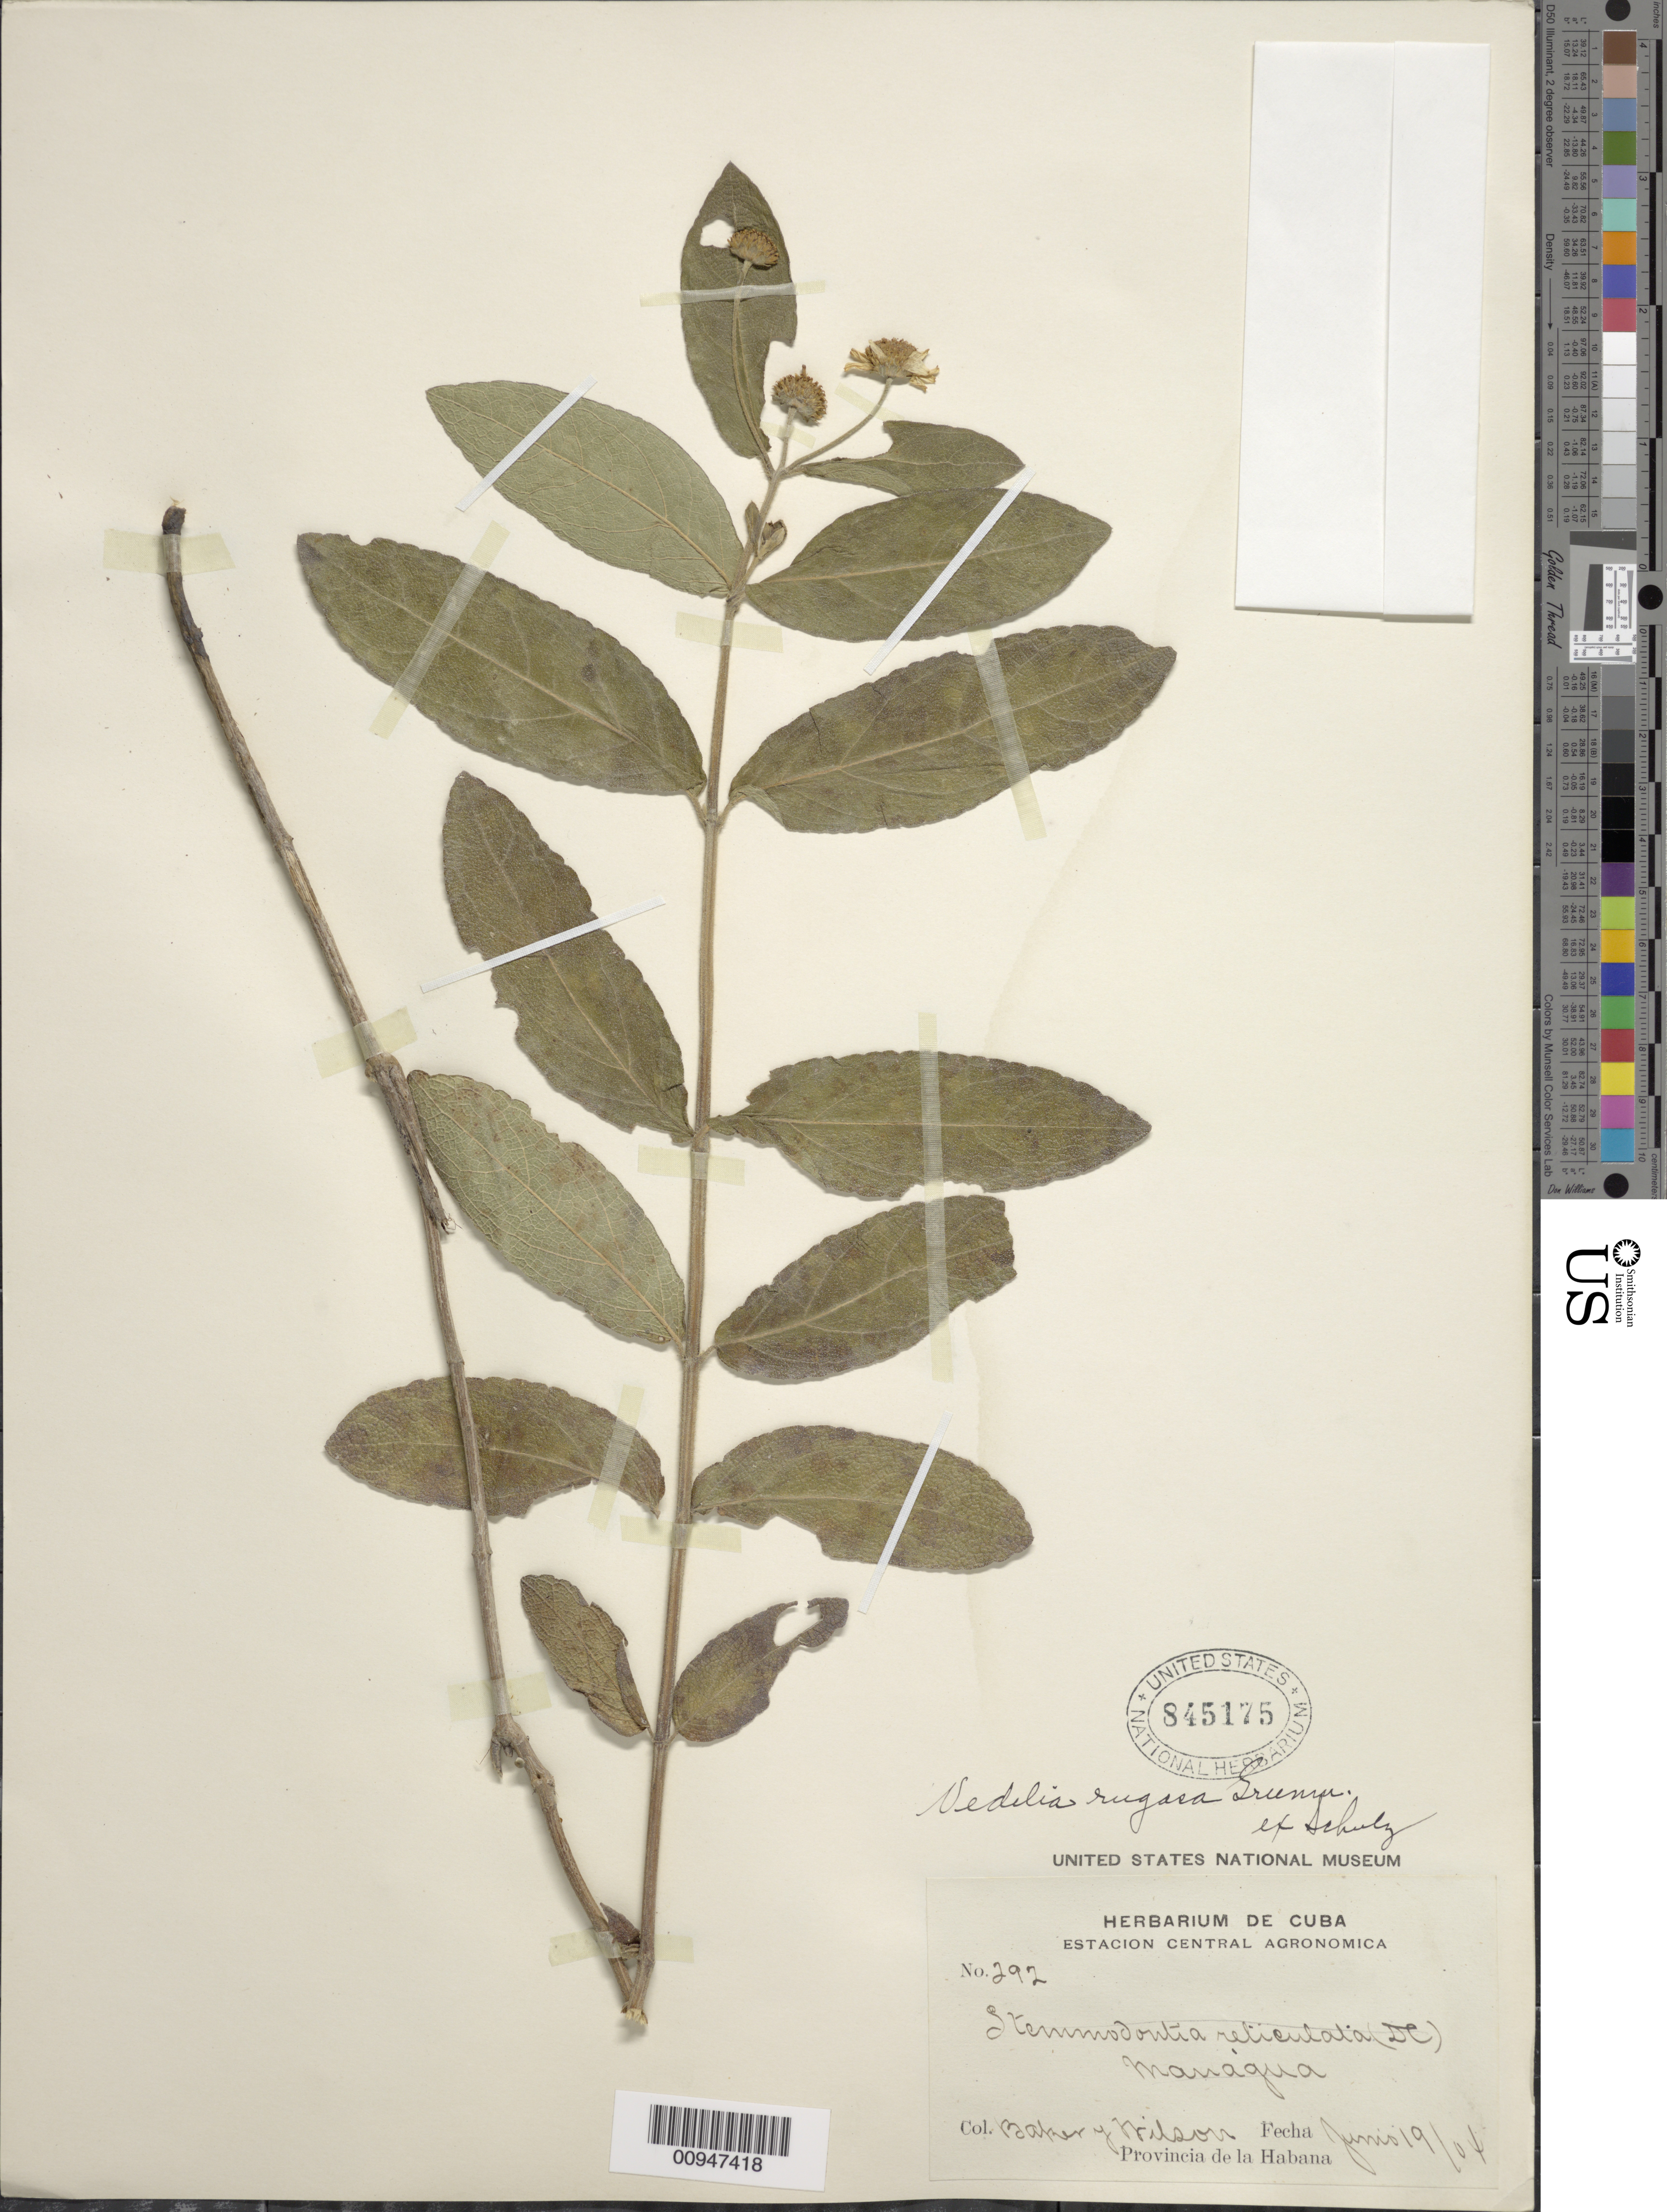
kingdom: Plantae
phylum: Tracheophyta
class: Magnoliopsida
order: Asterales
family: Asteraceae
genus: Wedelia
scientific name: Wedelia rugosa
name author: Greenm.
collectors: C. F. Baker & -- Wilson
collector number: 292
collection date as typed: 19 Jun 1904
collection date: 1904-06-19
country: Cuba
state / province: La Habana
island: Cuba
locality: Managua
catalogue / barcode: US 845175